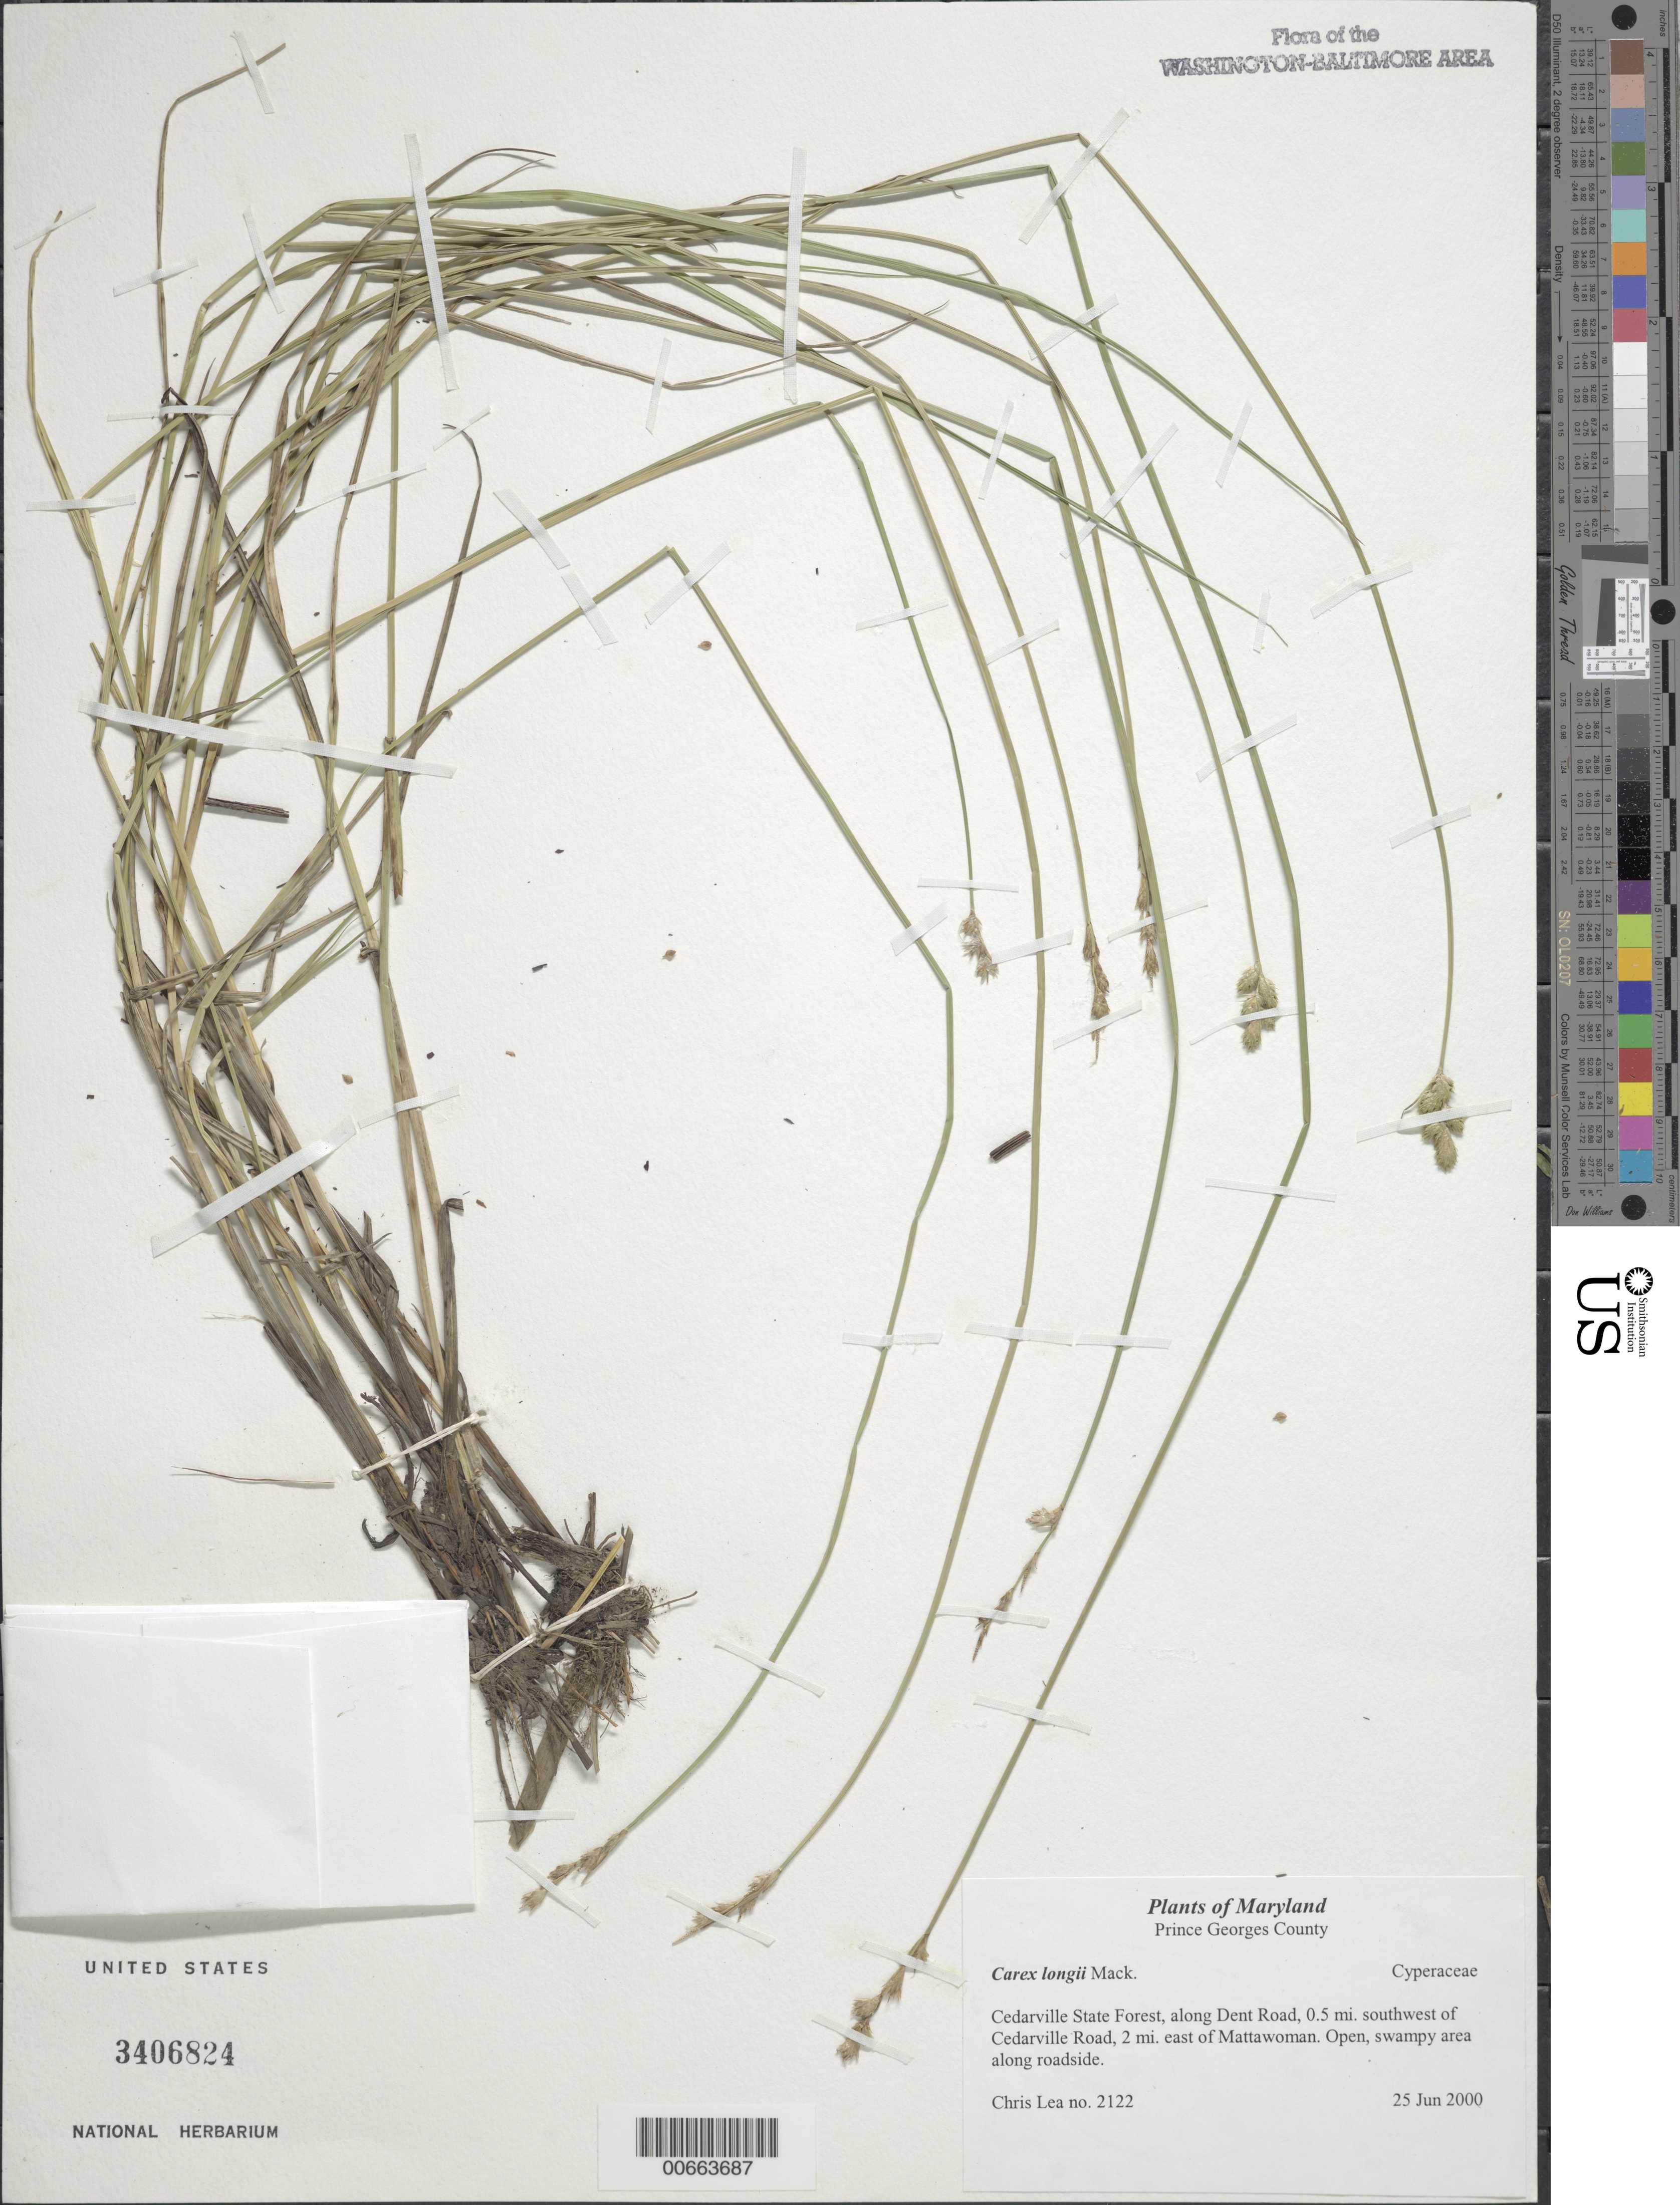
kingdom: Plantae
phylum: Tracheophyta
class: Liliopsida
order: Poales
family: Cyperaceae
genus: Carex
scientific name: Carex longii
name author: Mack.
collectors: C. Lea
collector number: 2122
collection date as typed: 25 Jun 2000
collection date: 2000-06-25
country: United States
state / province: Maryland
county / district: Prince George's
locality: Cedarville State Forest, along Dent Road, 0.5 mi. southwest of Cedarville Road, 2 mi. east of Mattawoman.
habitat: Open, swampy area alongside road.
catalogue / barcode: US 3406824